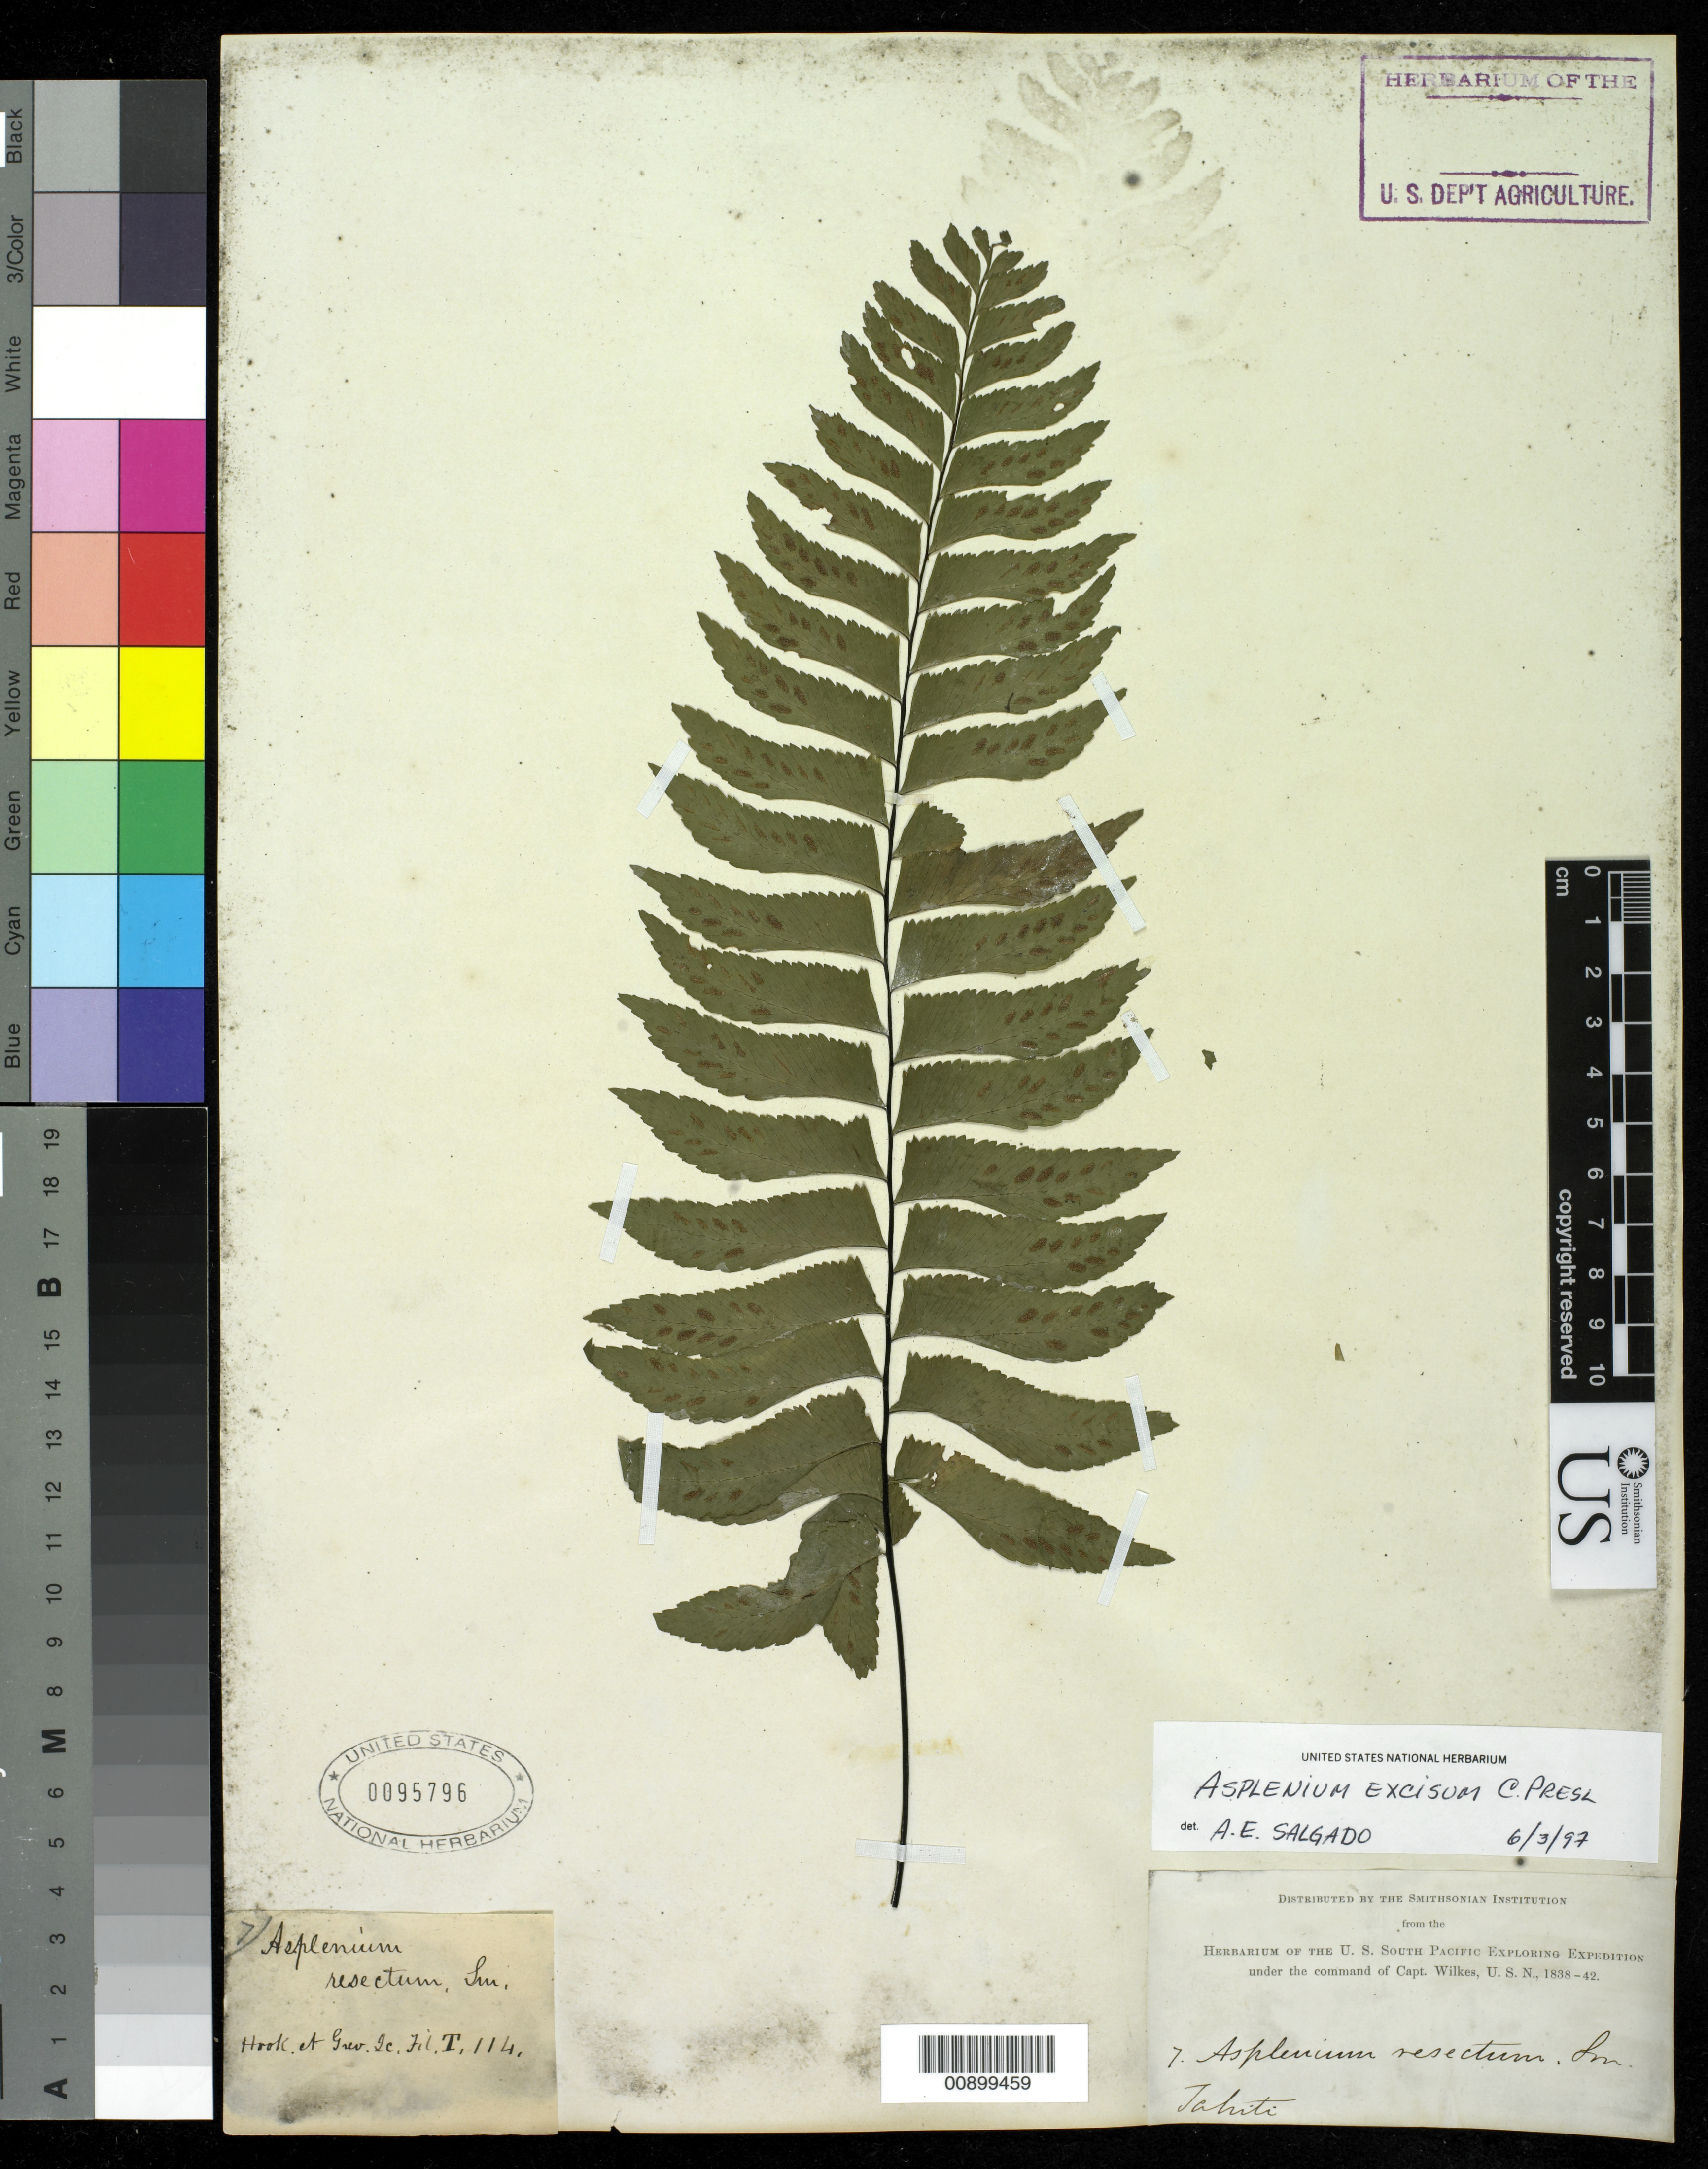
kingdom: Plantae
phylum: Tracheophyta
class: Polypodiopsida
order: Polypodiales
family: Aspleniaceae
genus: Hymenasplenium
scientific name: Hymenasplenium unilaterale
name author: (Lam.) Hayata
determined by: Smith, Alan R., (UC)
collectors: Wilkes Explor. Exped.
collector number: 7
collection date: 1838/1842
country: French Polynesia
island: Tahiti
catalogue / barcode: US 95796